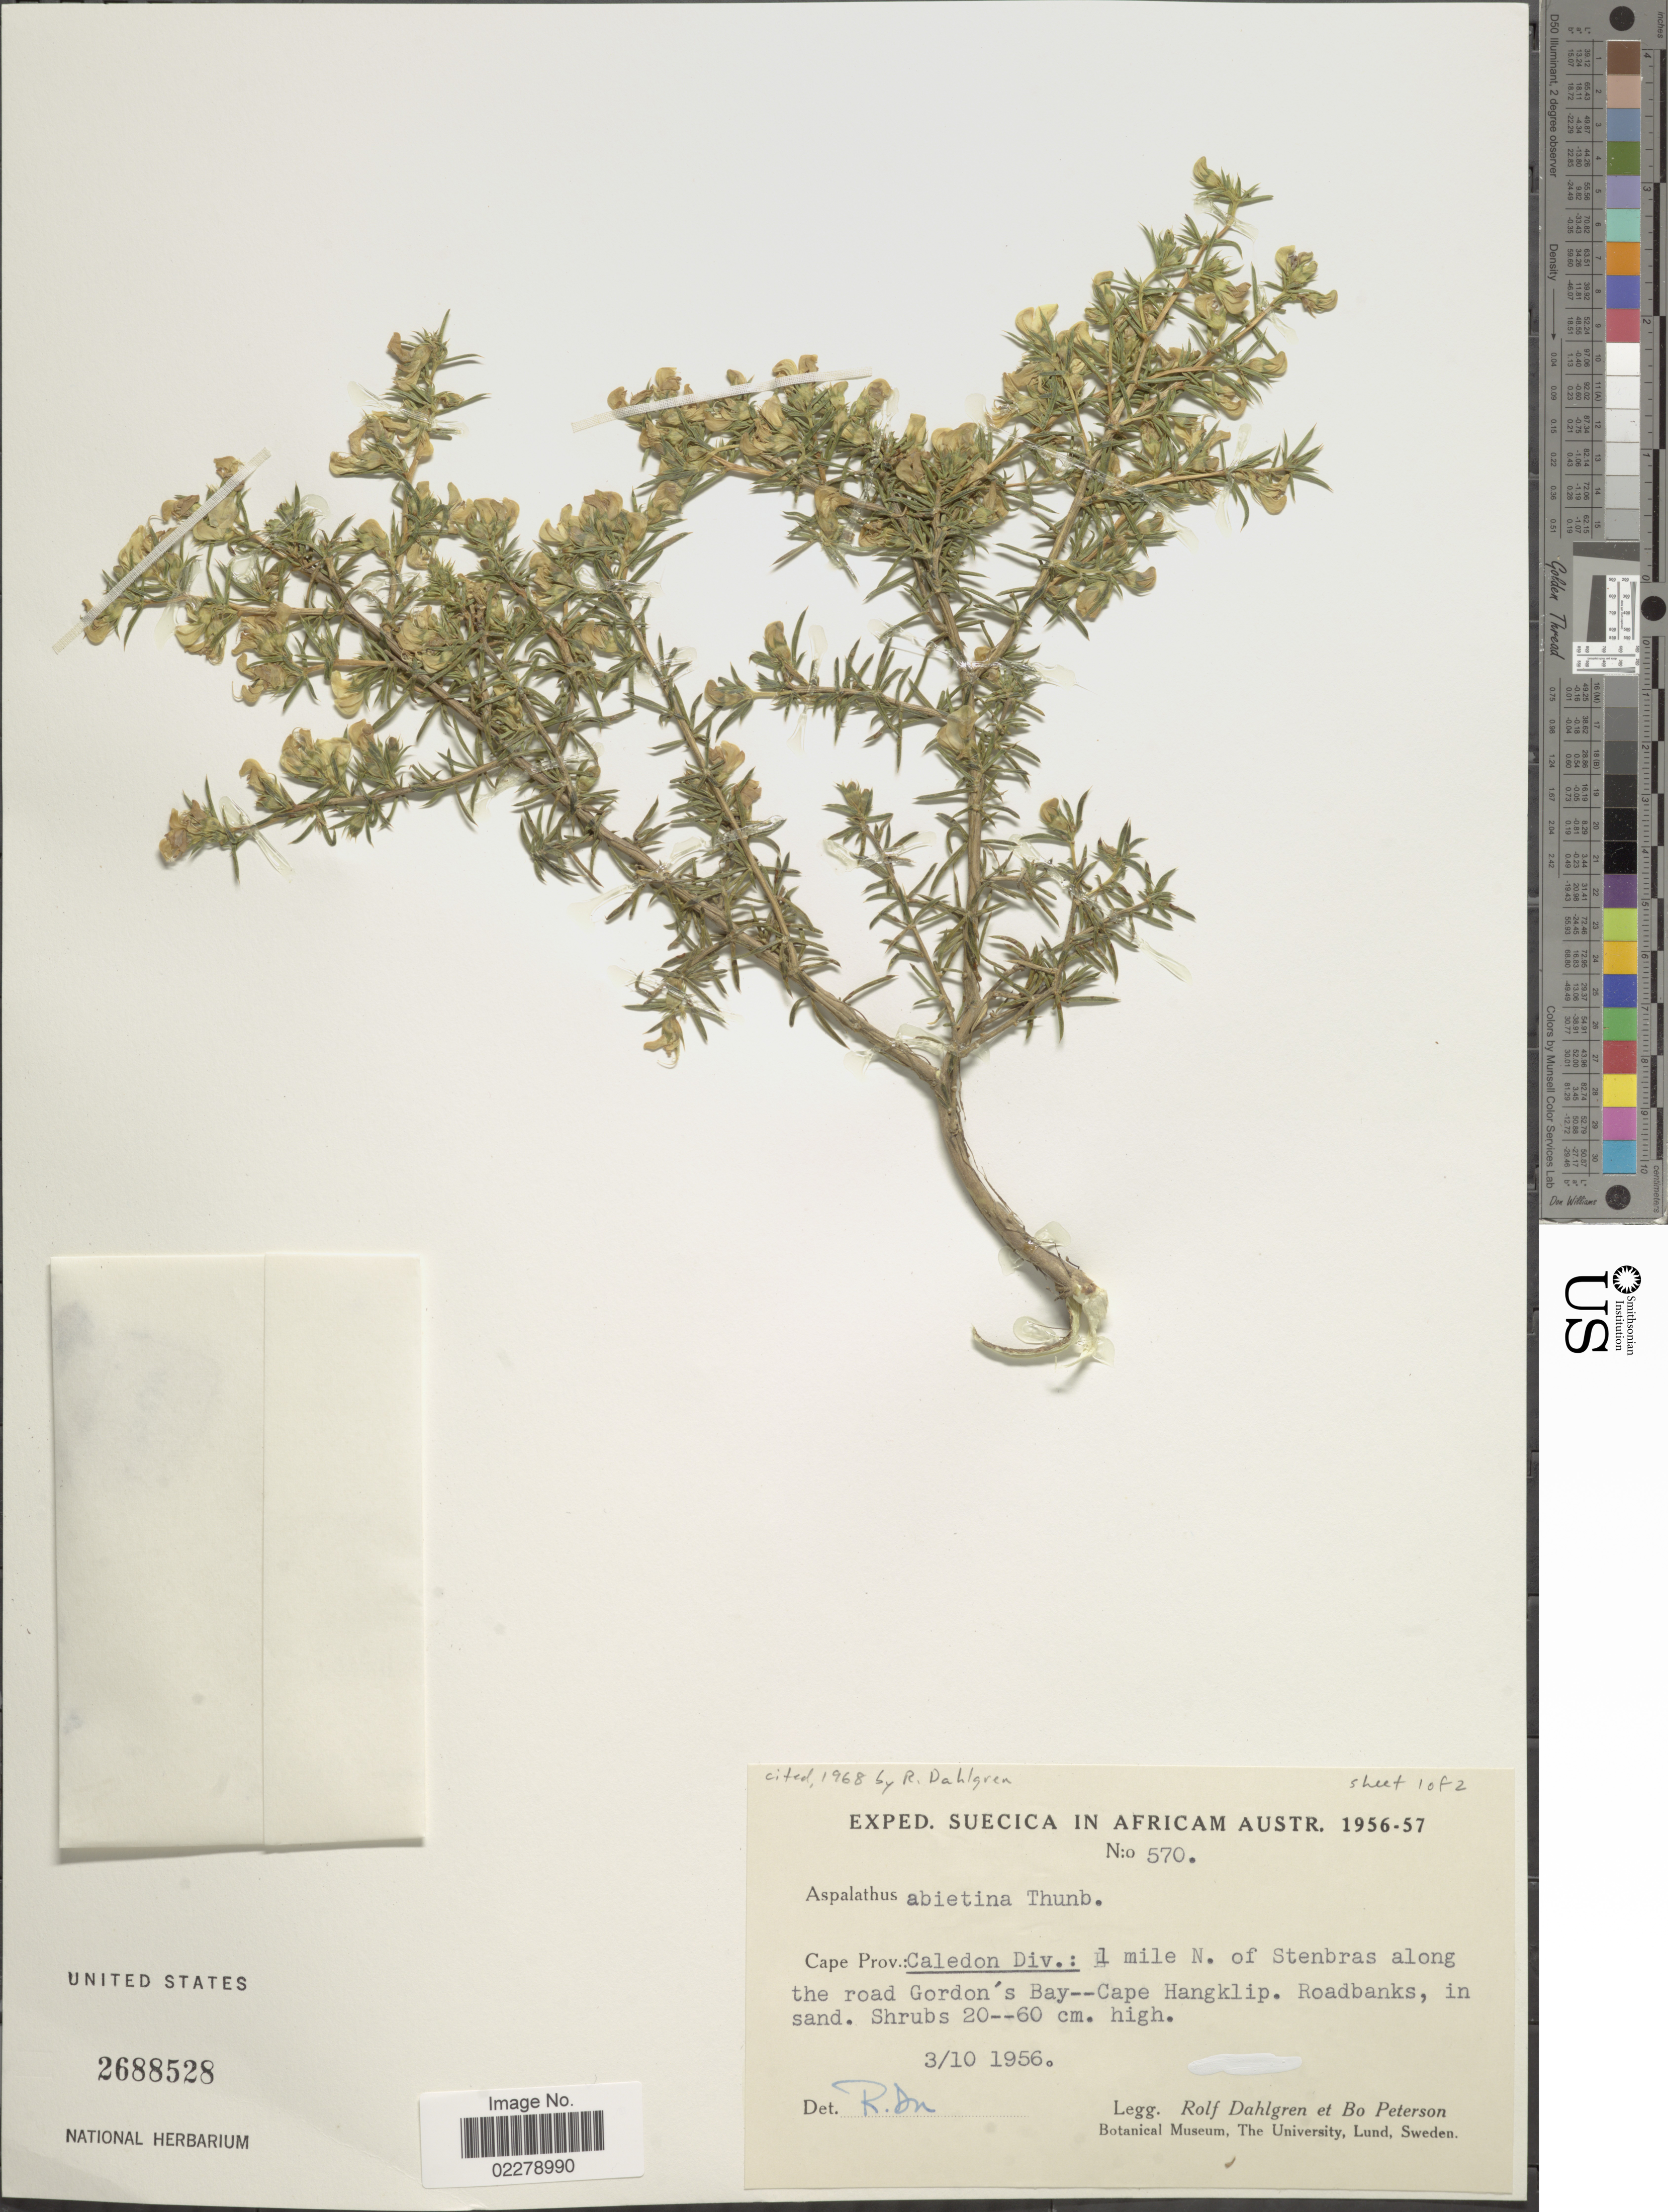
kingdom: Plantae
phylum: Tracheophyta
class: Magnoliopsida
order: Fabales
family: Fabaceae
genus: Aspalathus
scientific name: Aspalathus abietina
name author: Thunb.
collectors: R. Dahlgren & B. H. Peterson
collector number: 570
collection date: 1956-10-03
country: South Africa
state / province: Western Cape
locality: Caledon Div.: 1 mile N. of Stenbras along the road Gordon's Bay - Cape Haneklip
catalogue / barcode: US 2688528